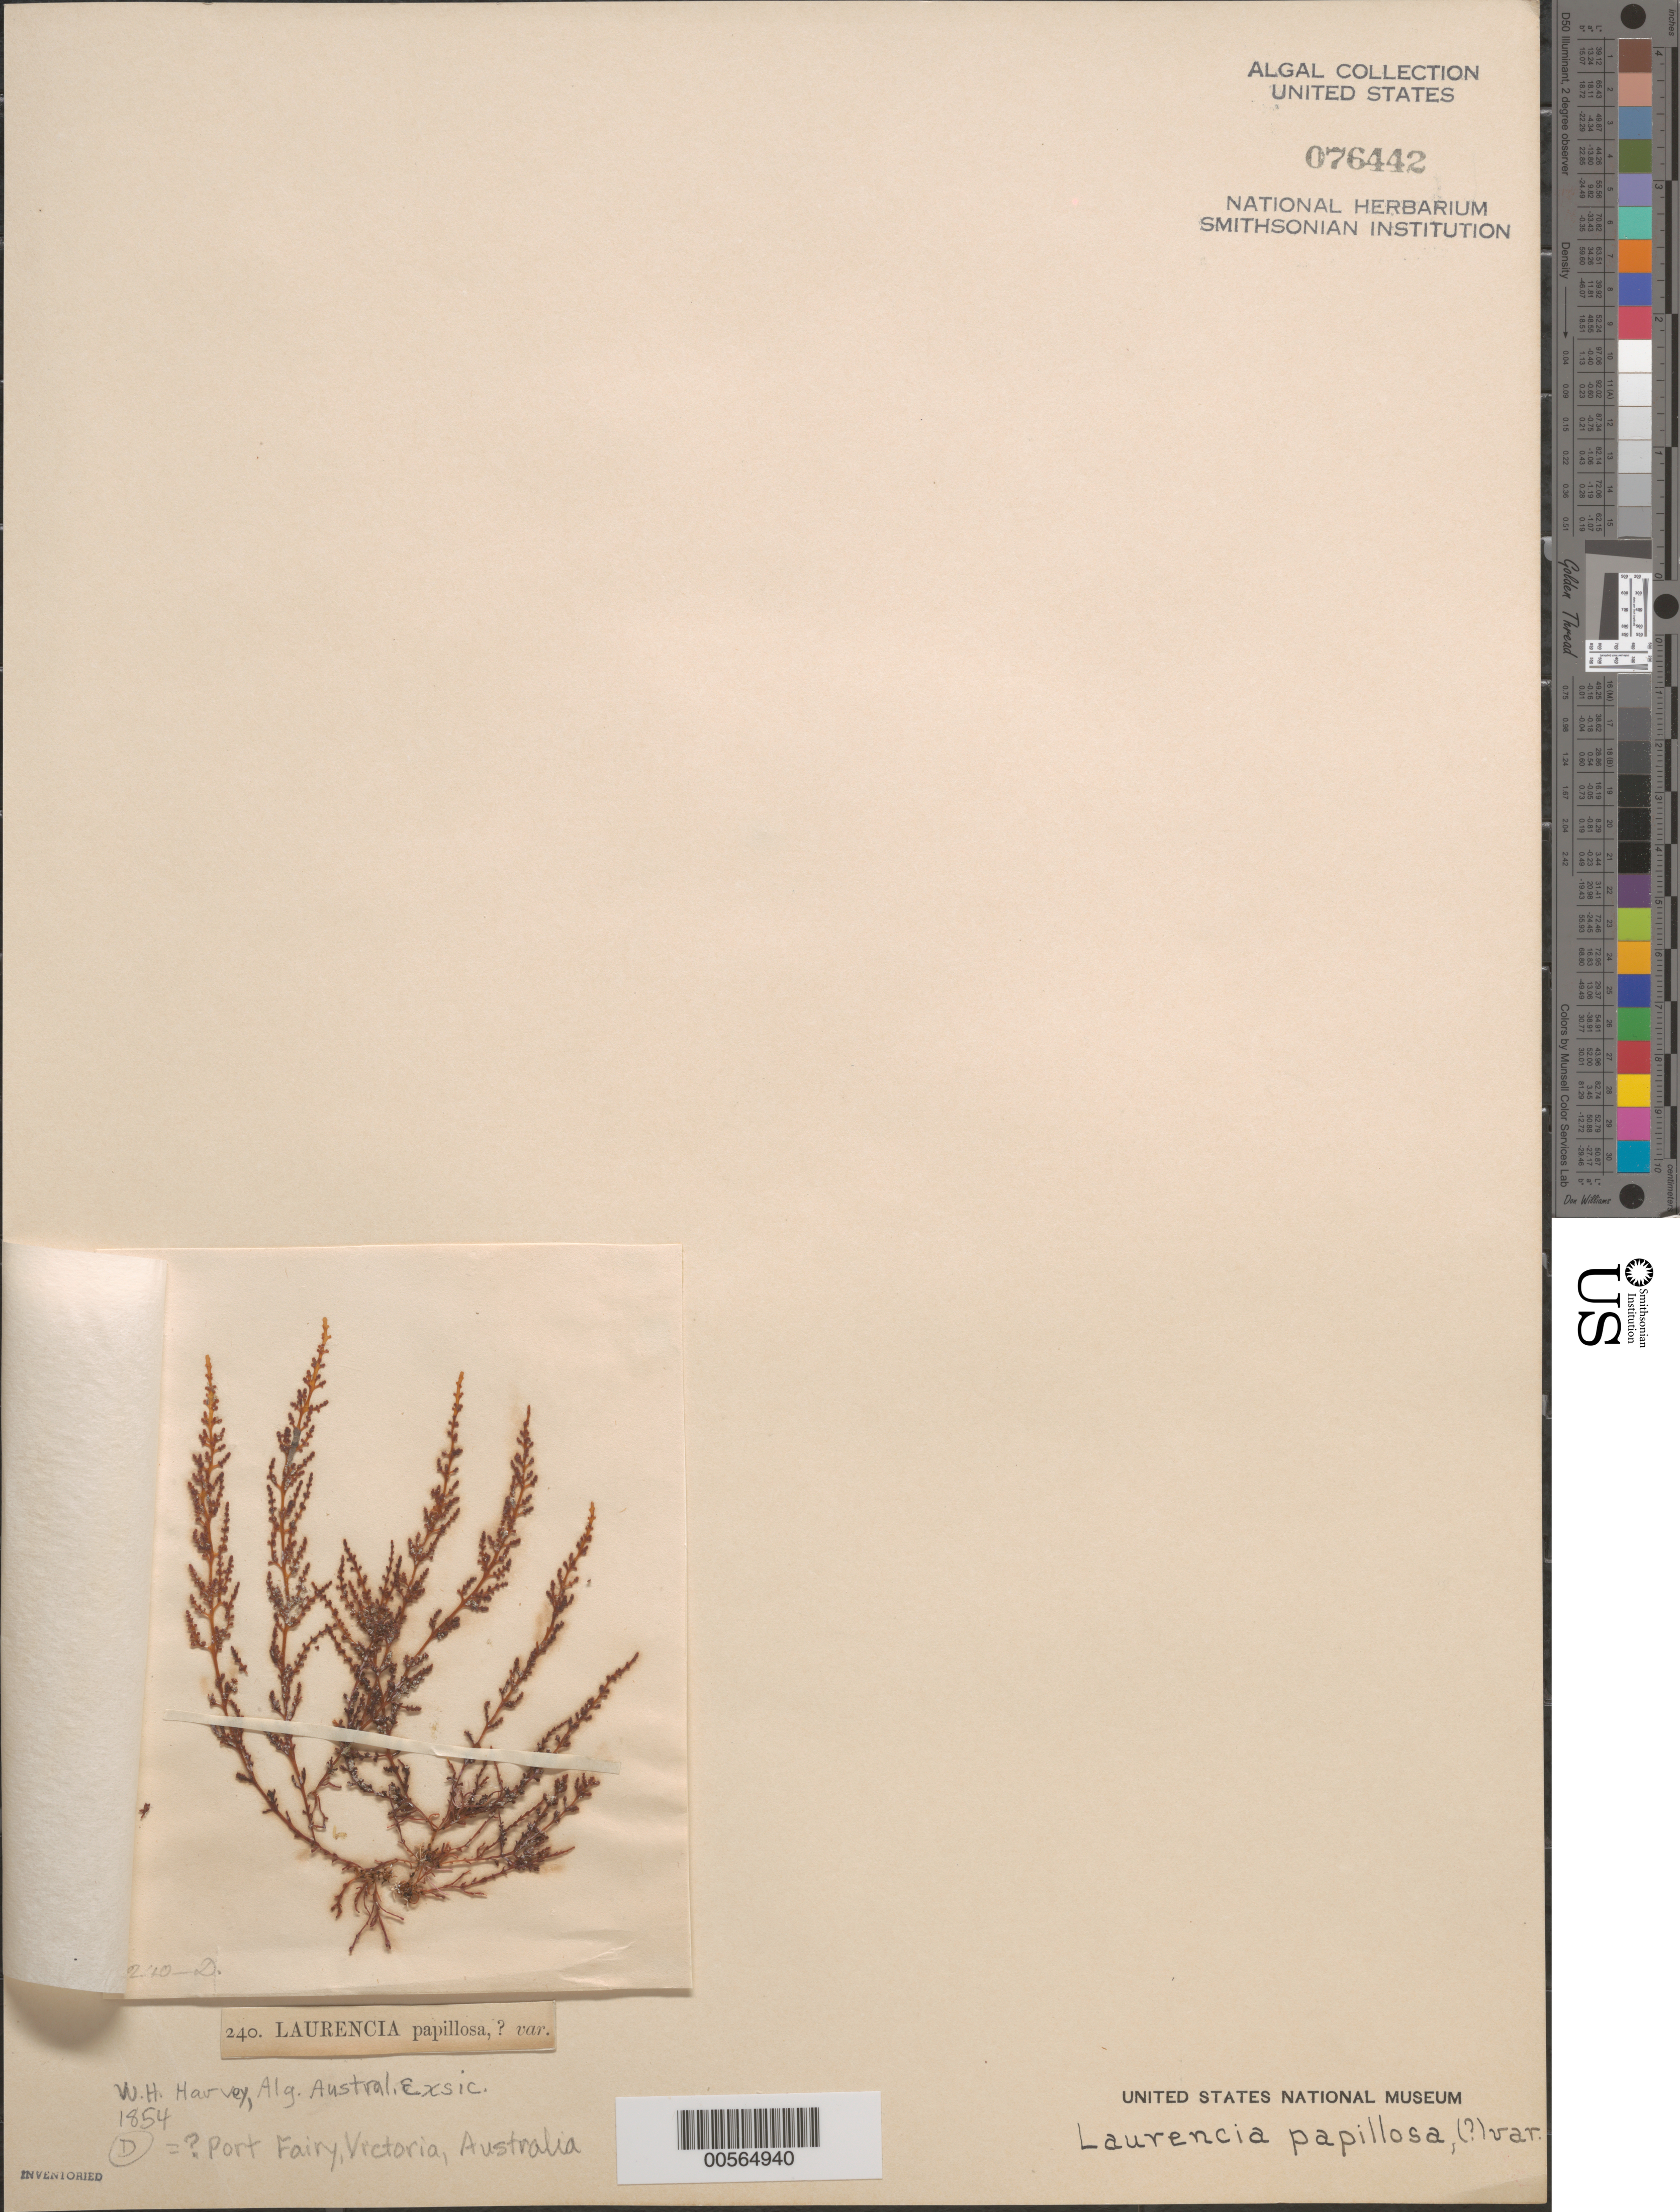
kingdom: Plantae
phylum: Rhodophyta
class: Florideophyceae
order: Ceramiales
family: Rhodomelaceae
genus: Palisada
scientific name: Palisada perforata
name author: (Bory) K.W. Nam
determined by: Algae name updating Project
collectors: W. Harvey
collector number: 240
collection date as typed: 1854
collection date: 1854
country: Australia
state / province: Victoria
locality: Port Fairy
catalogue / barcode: US 76442